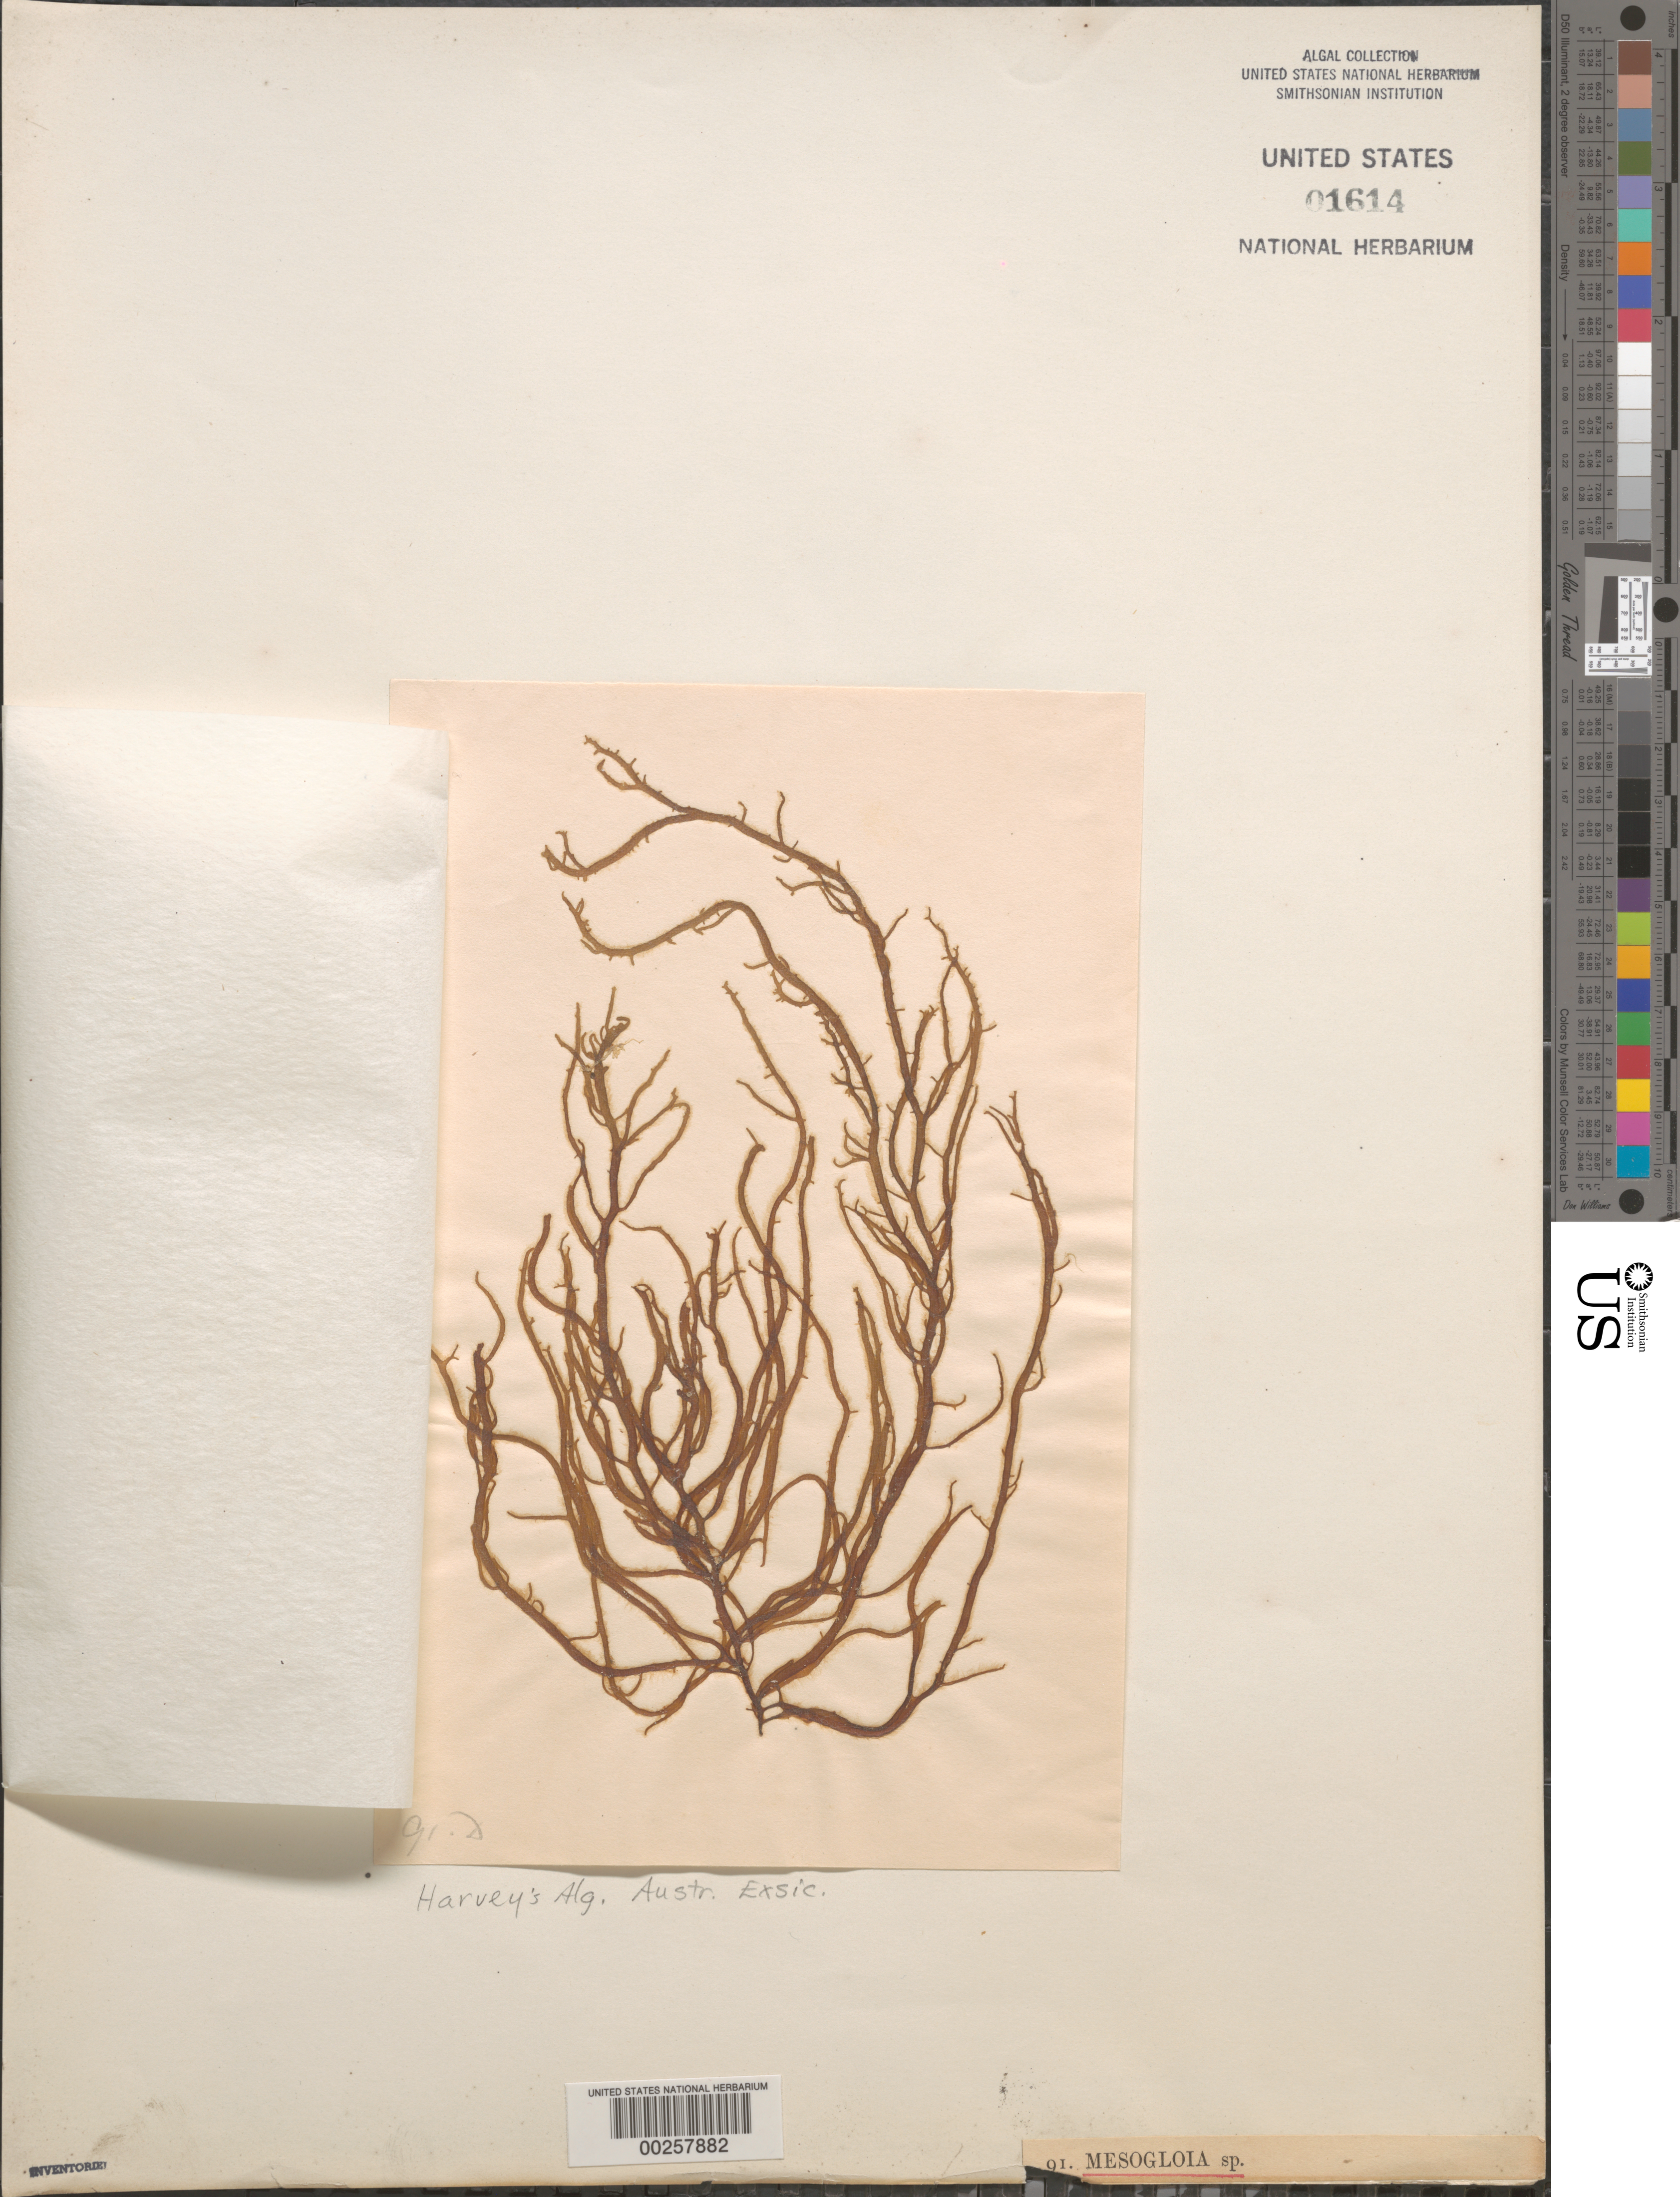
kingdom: Chromista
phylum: Ochrophyta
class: Phaeophyceae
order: Ectocarpales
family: Chordariaceae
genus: Mesogloia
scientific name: Mesogloia sp.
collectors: W. Harvey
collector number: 91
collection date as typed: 1854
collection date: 1854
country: Australia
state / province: Western Australia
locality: Princess Royal Harbor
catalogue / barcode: US 1614